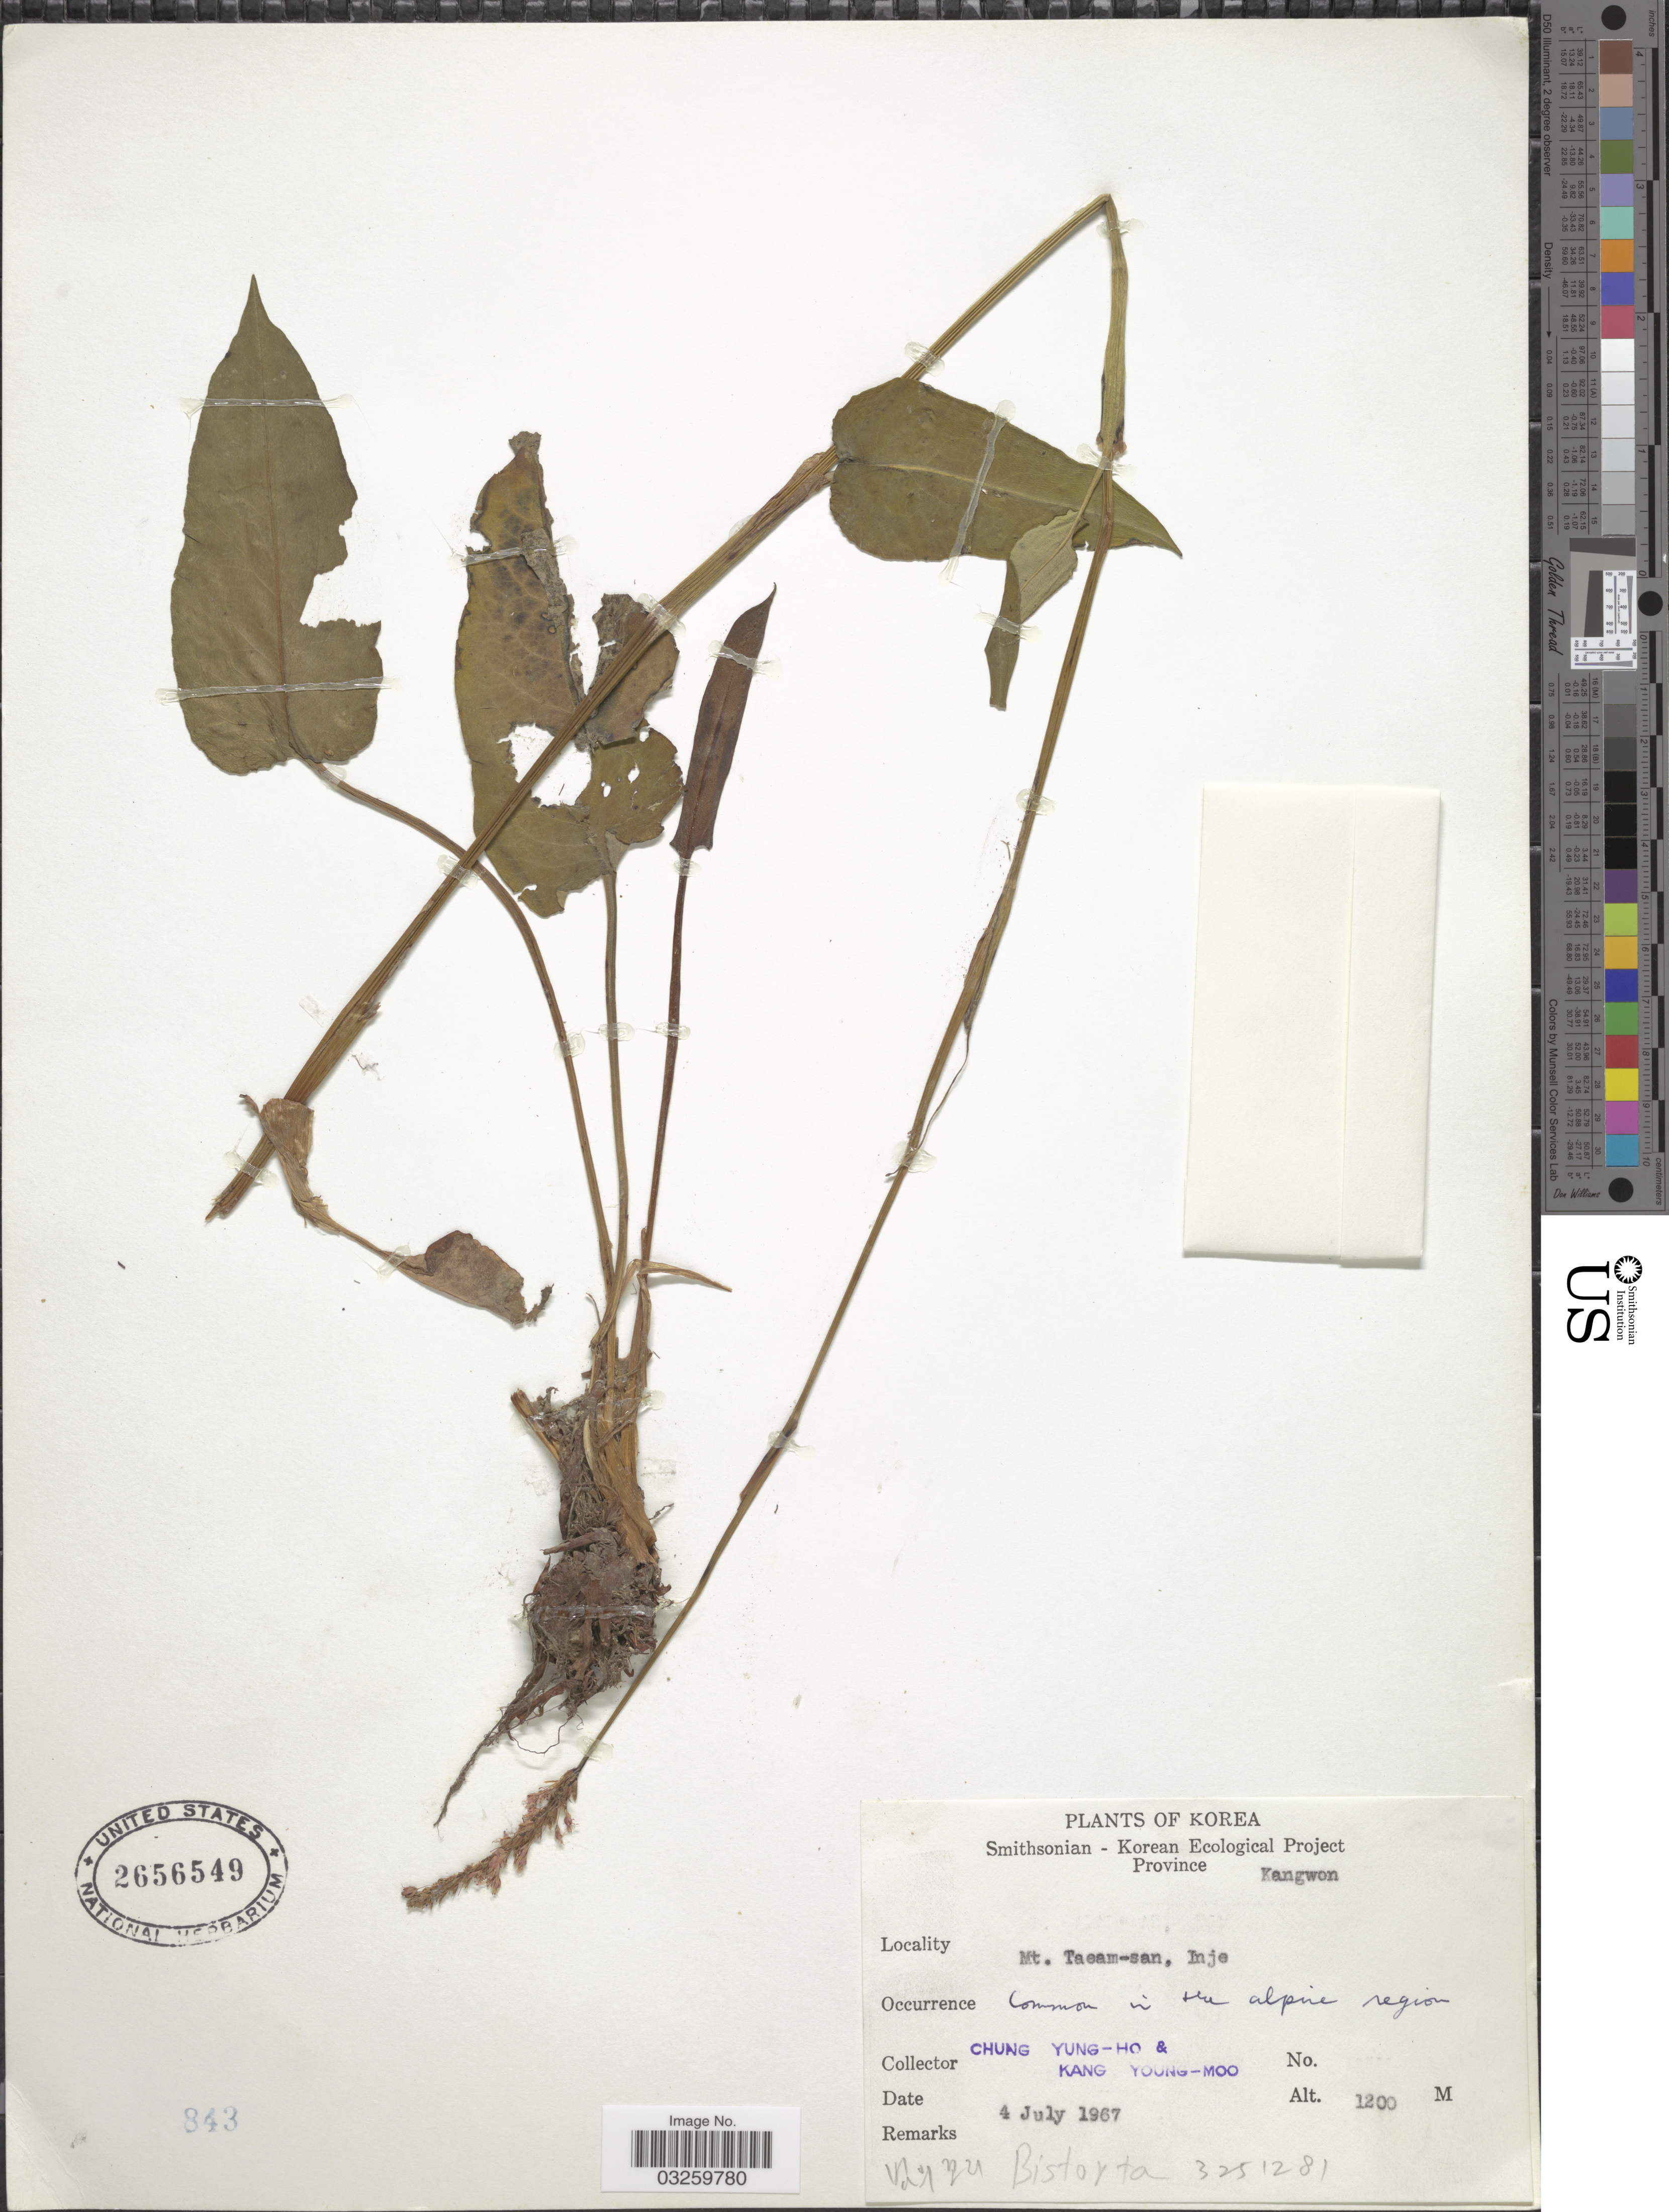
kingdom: Plantae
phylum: Tracheophyta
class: Magnoliopsida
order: Caryophyllales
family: Polygonaceae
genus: Bistorta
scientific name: Bistorta sp.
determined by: Strong, Mark T., (BOT), Smithsonian Institution - National Museum of Natural History (UNITED STATES)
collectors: Y. Chung & K. Young-Moo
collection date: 1967-07-04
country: North Korea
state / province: Kangwon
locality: Province Kangwon. Mt. Taeam-san, Inje.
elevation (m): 1200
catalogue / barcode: US 2656549